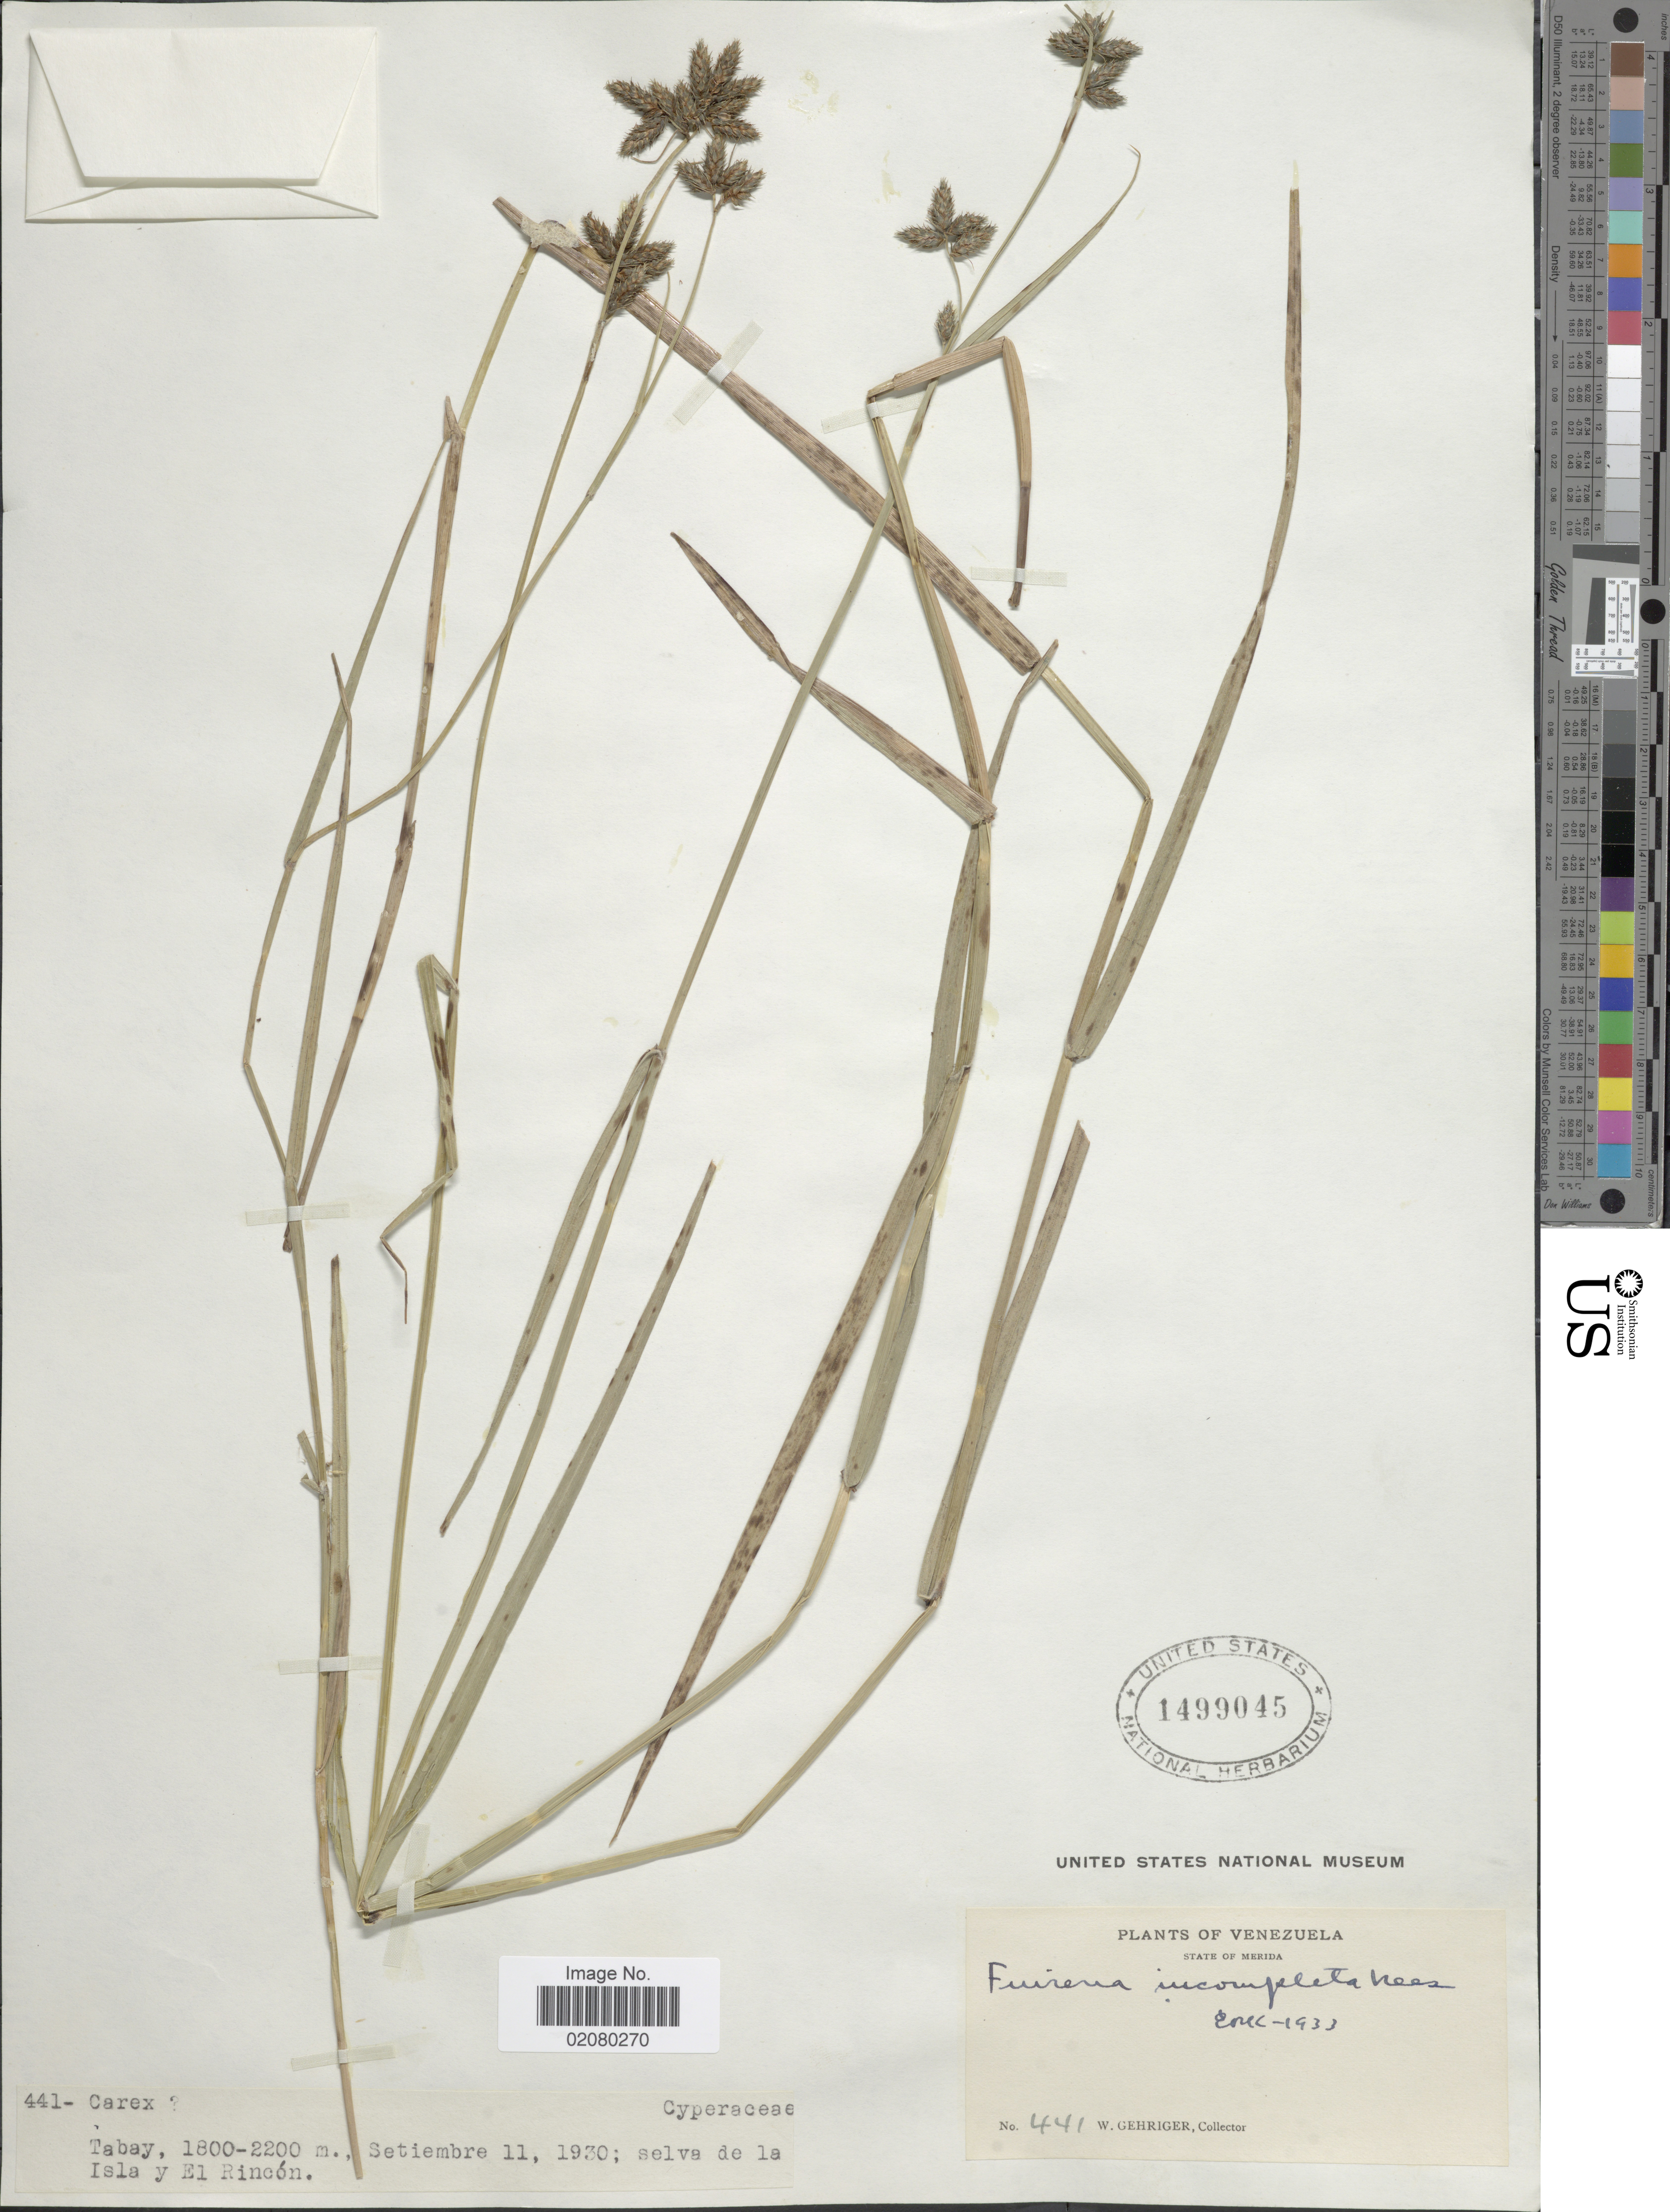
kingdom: Plantae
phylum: Tracheophyta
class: Liliopsida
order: Poales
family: Cyperaceae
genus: Fuirena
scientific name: Fuirena incompleta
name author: Nees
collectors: W. Gehriger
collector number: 441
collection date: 1930-09-11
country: Venezuela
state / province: Mérida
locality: Tabay; selva de la Isla y El Rincon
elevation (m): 1800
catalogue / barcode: US 1499045